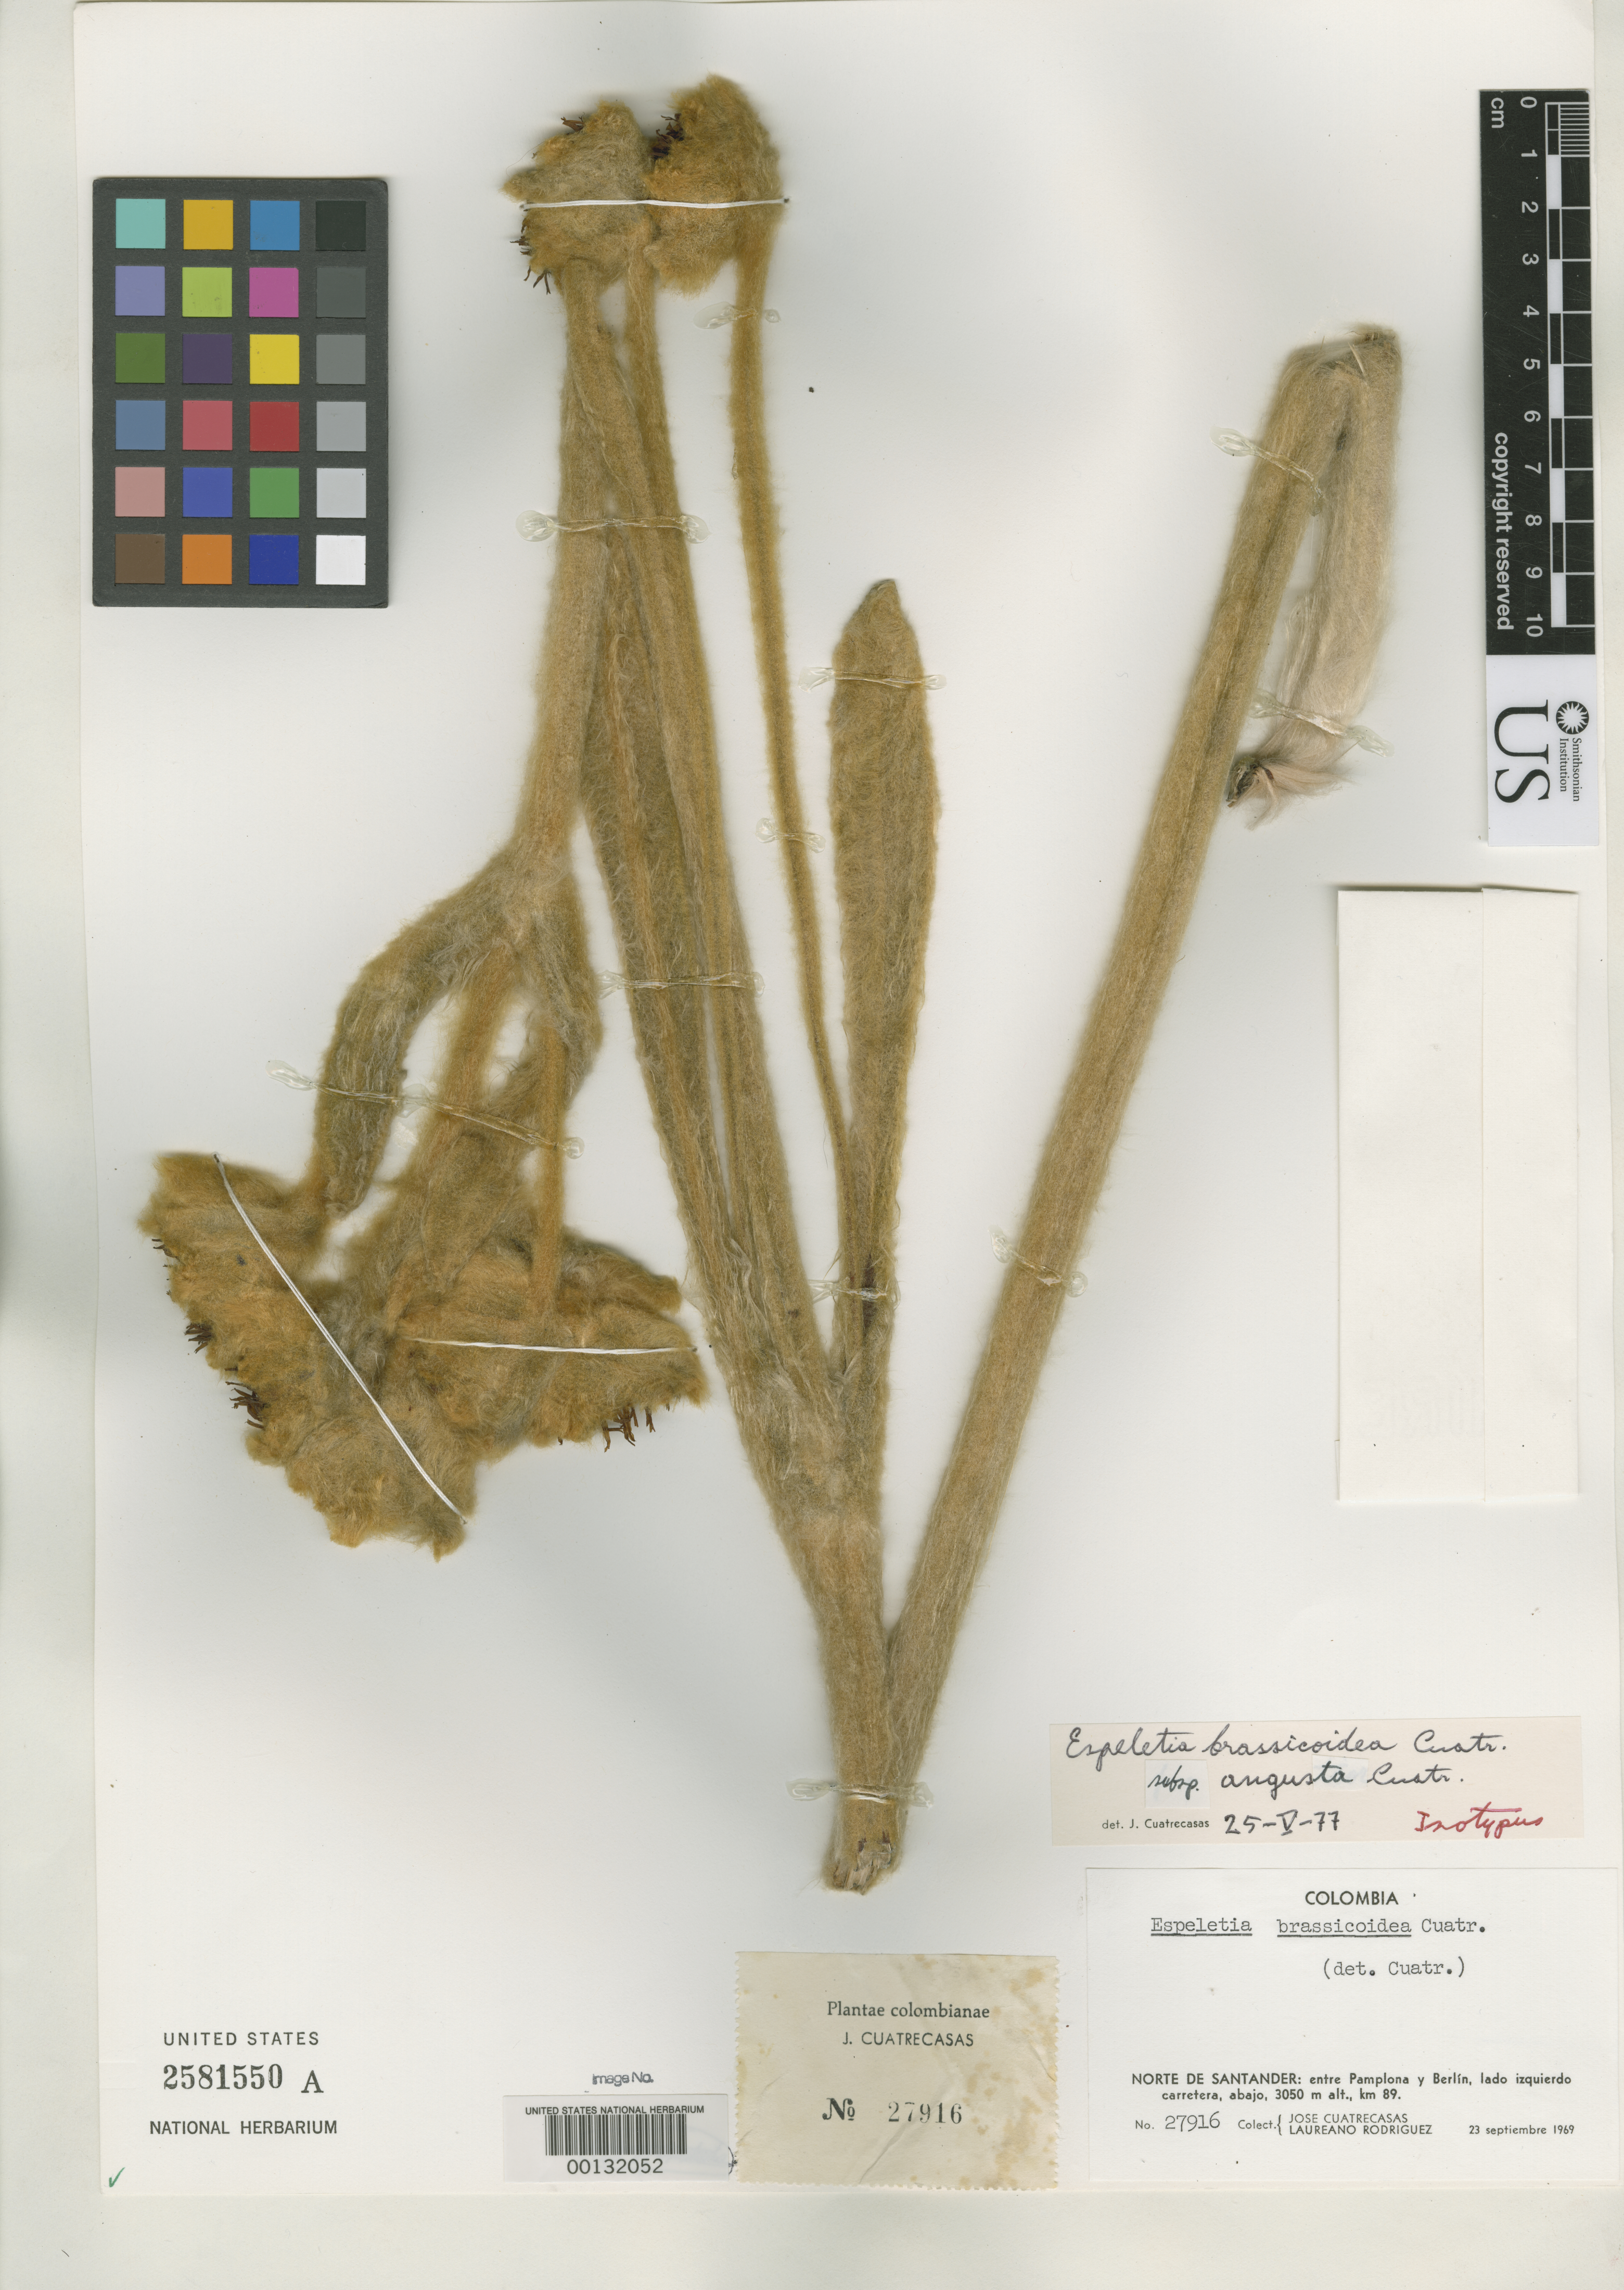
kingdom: Plantae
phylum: Tracheophyta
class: Magnoliopsida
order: Asterales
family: Asteraceae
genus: Espeletia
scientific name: Espeletia brassicoidea subsp. angusta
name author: Cuatrec.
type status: Isotype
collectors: J. Cuatrecasas & L. Rodriguez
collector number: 27916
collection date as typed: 23 Sep 1969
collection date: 1969-09-23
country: Colombia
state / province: Norte de Santander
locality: Between Pamplona & Berlin, Km 89.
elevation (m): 3050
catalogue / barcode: US 2581150A